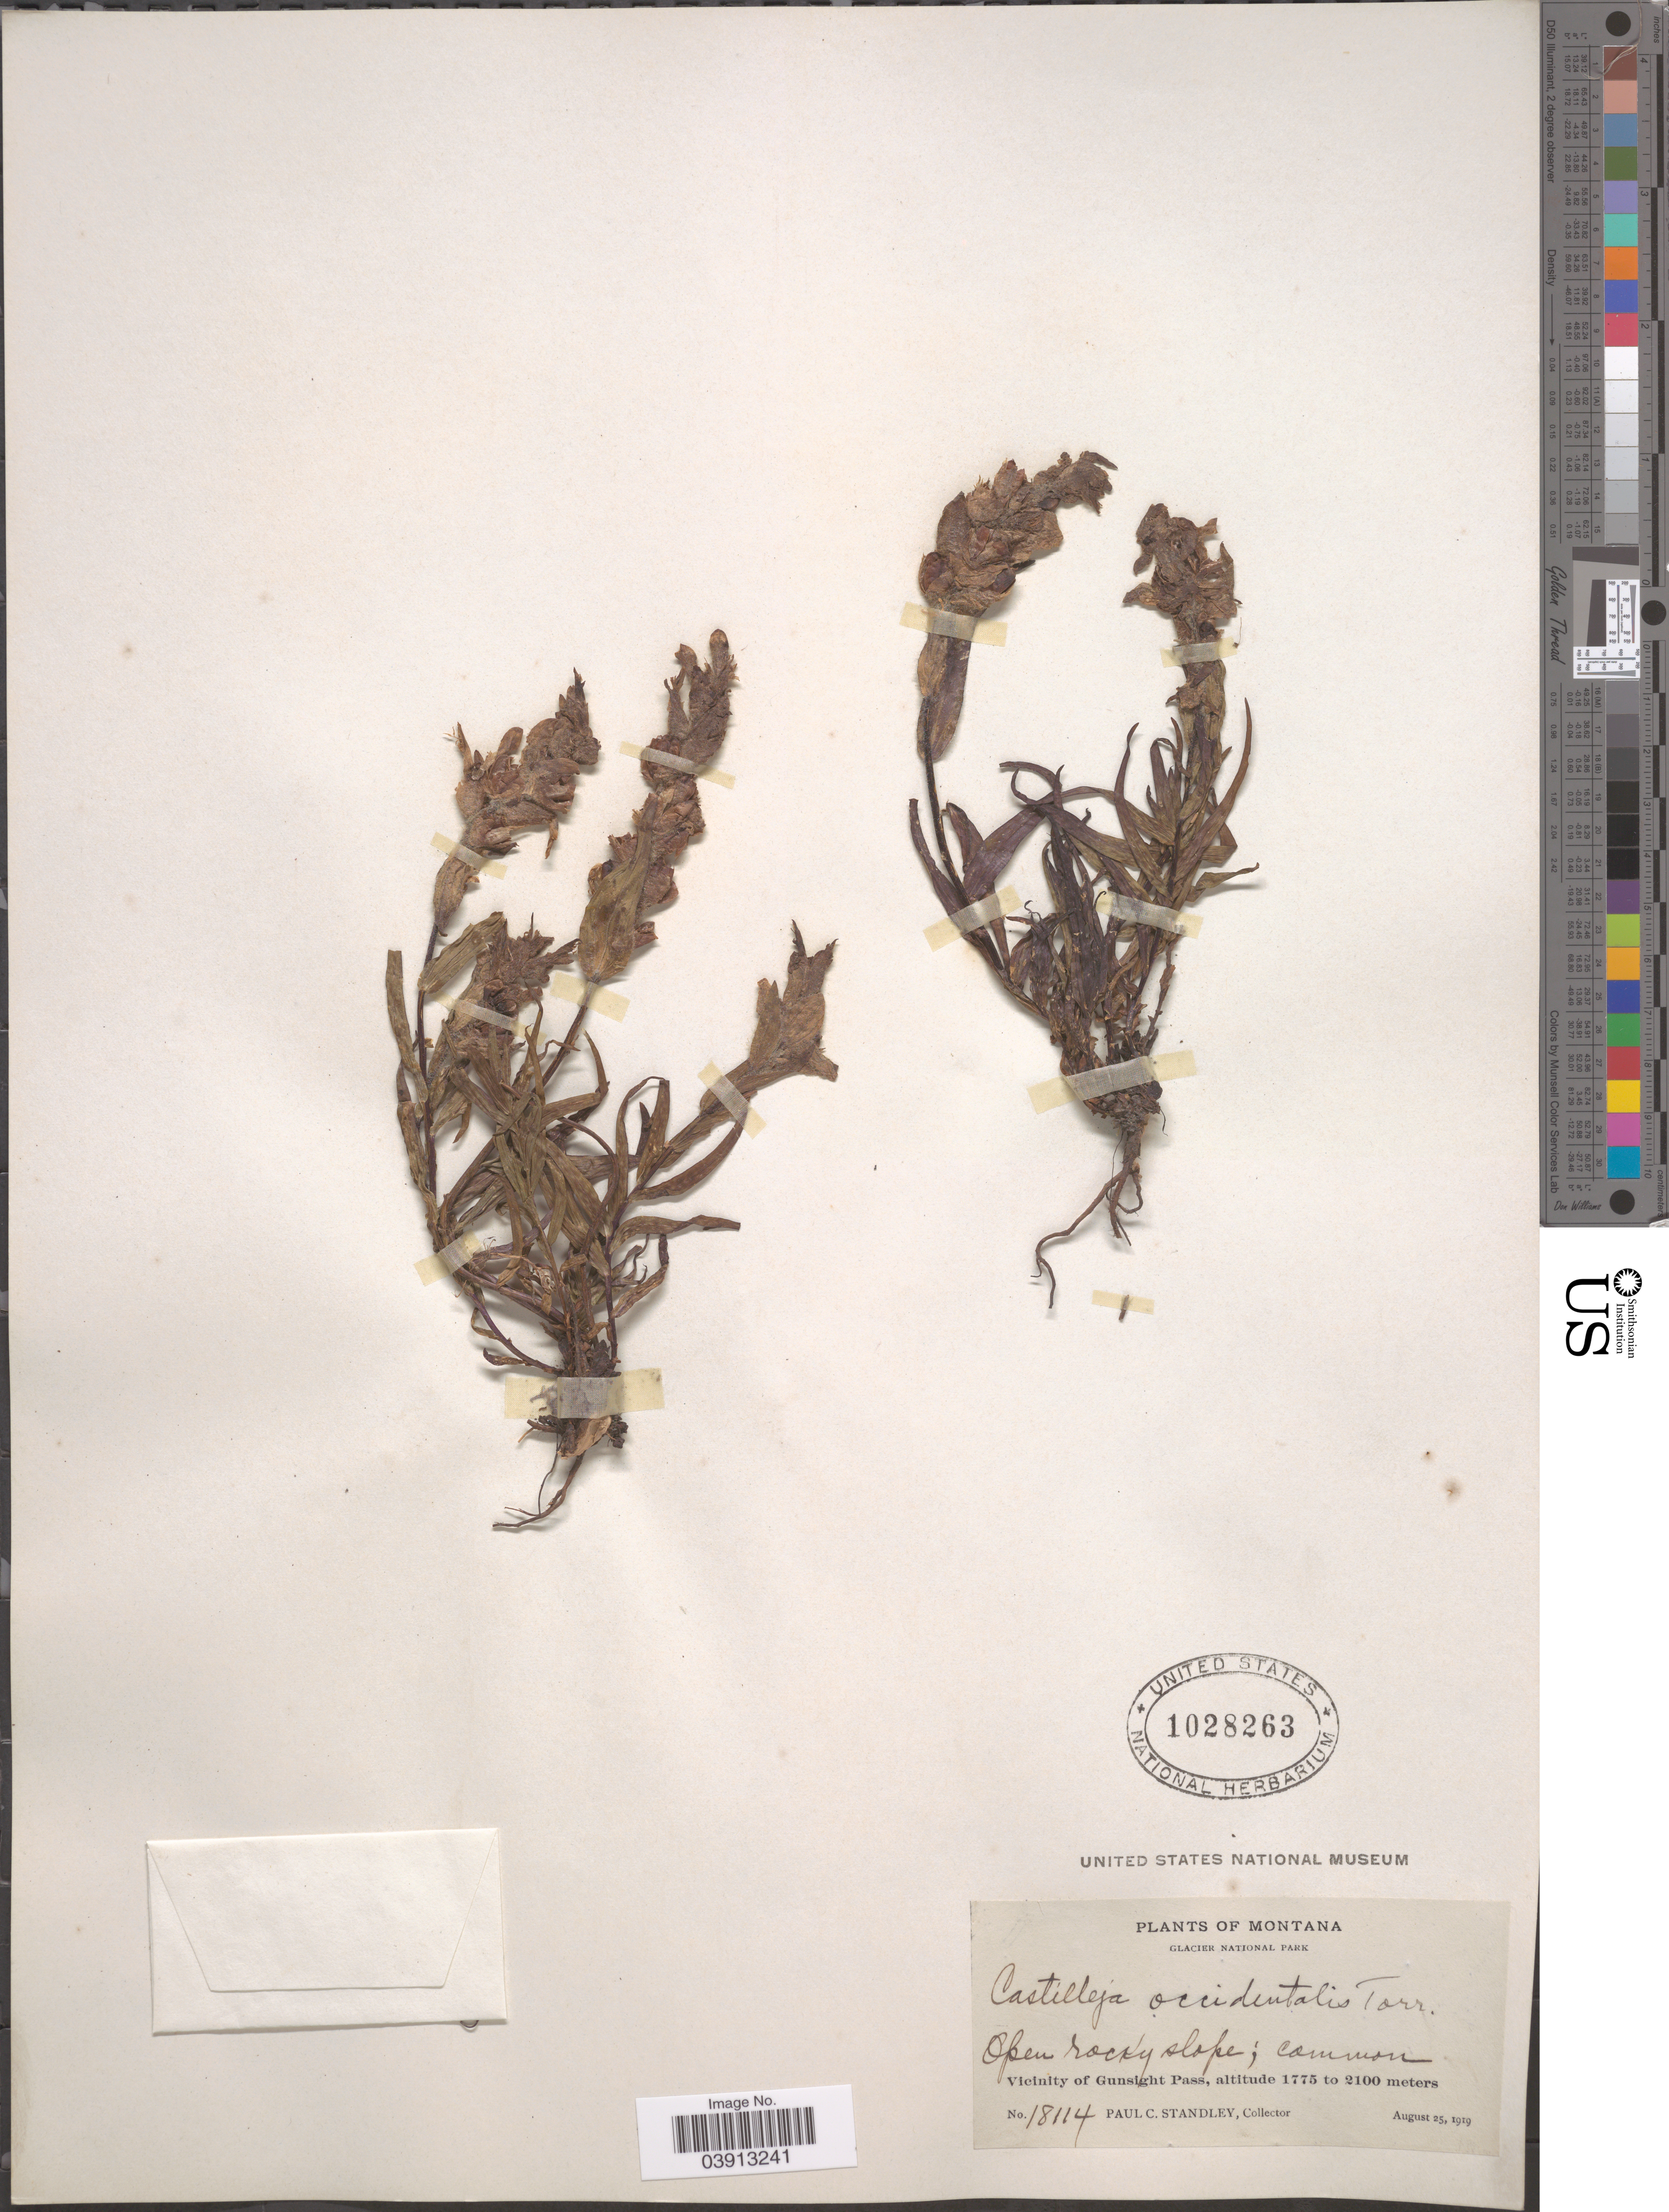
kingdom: Plantae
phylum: Tracheophyta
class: Magnoliopsida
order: Lamiales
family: Orobanchaceae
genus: Castilleja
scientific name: Castilleja occidentalis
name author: Torr.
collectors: P. C. Standley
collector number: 18114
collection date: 1919-08-25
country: United States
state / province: Montana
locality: Glacier National Park. Vicinity of Gunsight Pass.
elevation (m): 1775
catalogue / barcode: US 1028263